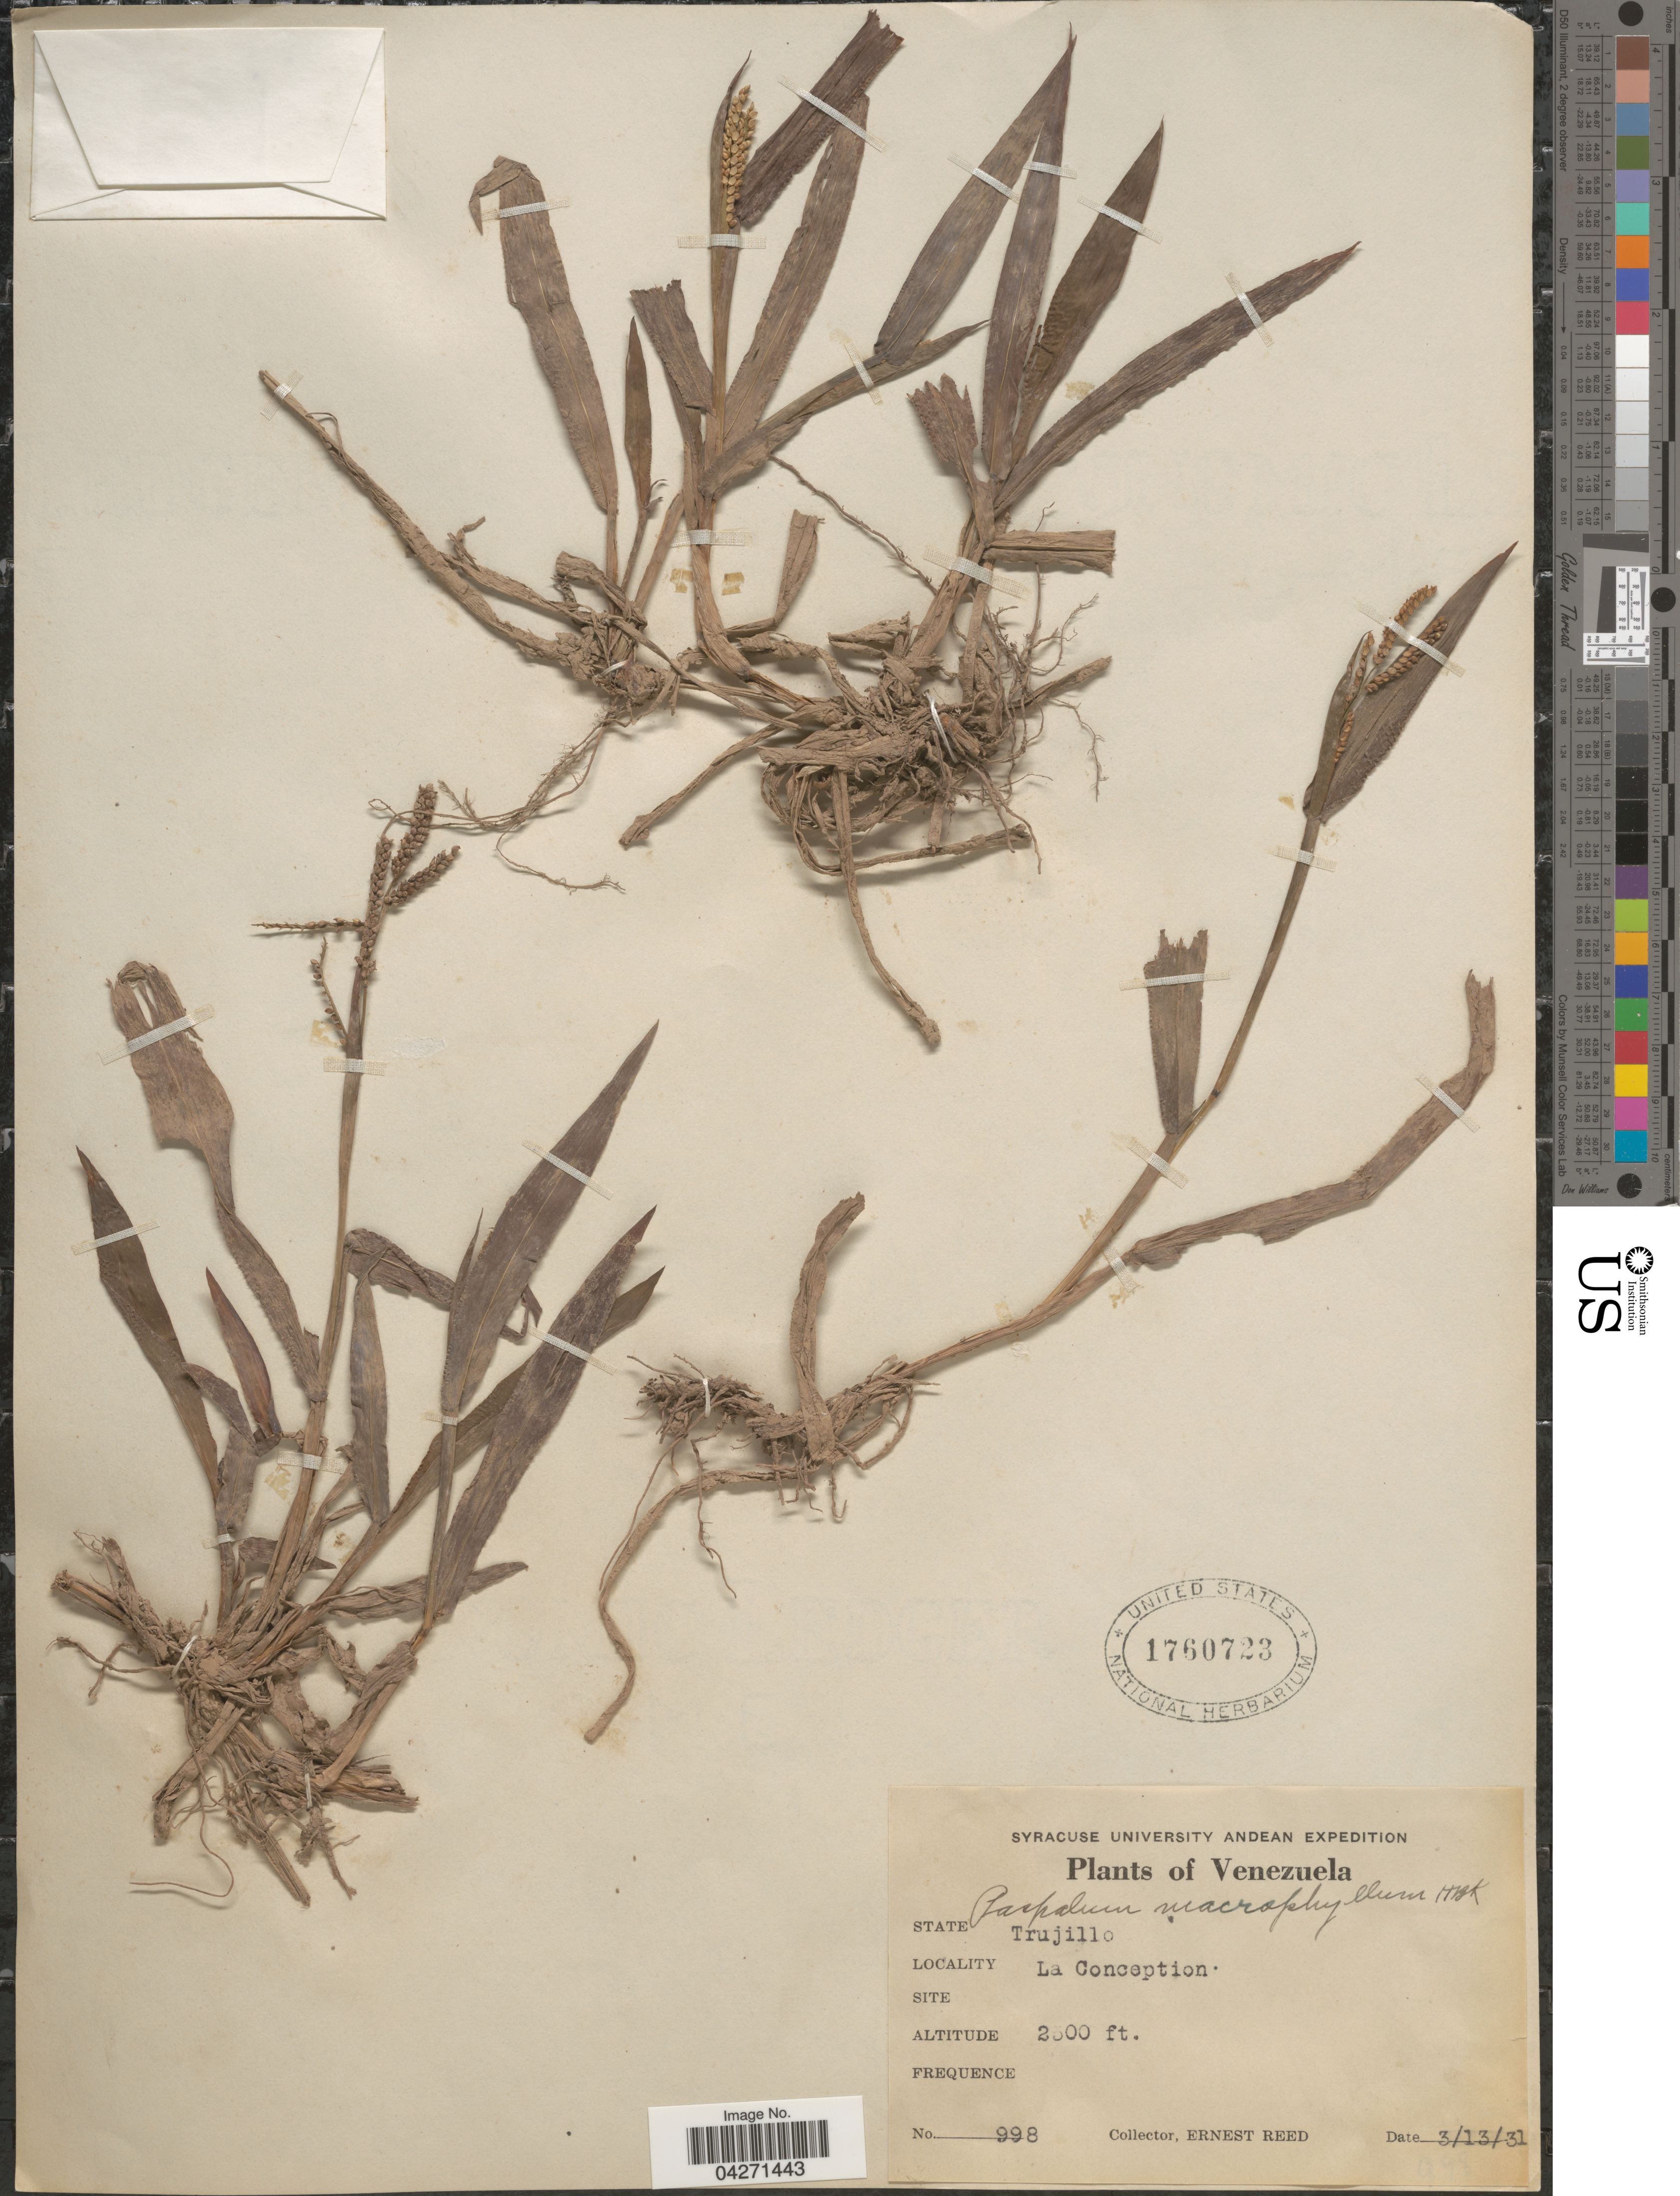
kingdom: Plantae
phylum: Tracheophyta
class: Liliopsida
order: Poales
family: Poaceae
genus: Paspalum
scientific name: Paspalum macrophyllum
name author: Kunth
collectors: E. Reed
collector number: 998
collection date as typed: Transcribed d/m/y: 13/3/31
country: Venezuela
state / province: Trujillo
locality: Syracuse University Andean Expedition. La Conception.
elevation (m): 762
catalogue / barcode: US 1760723